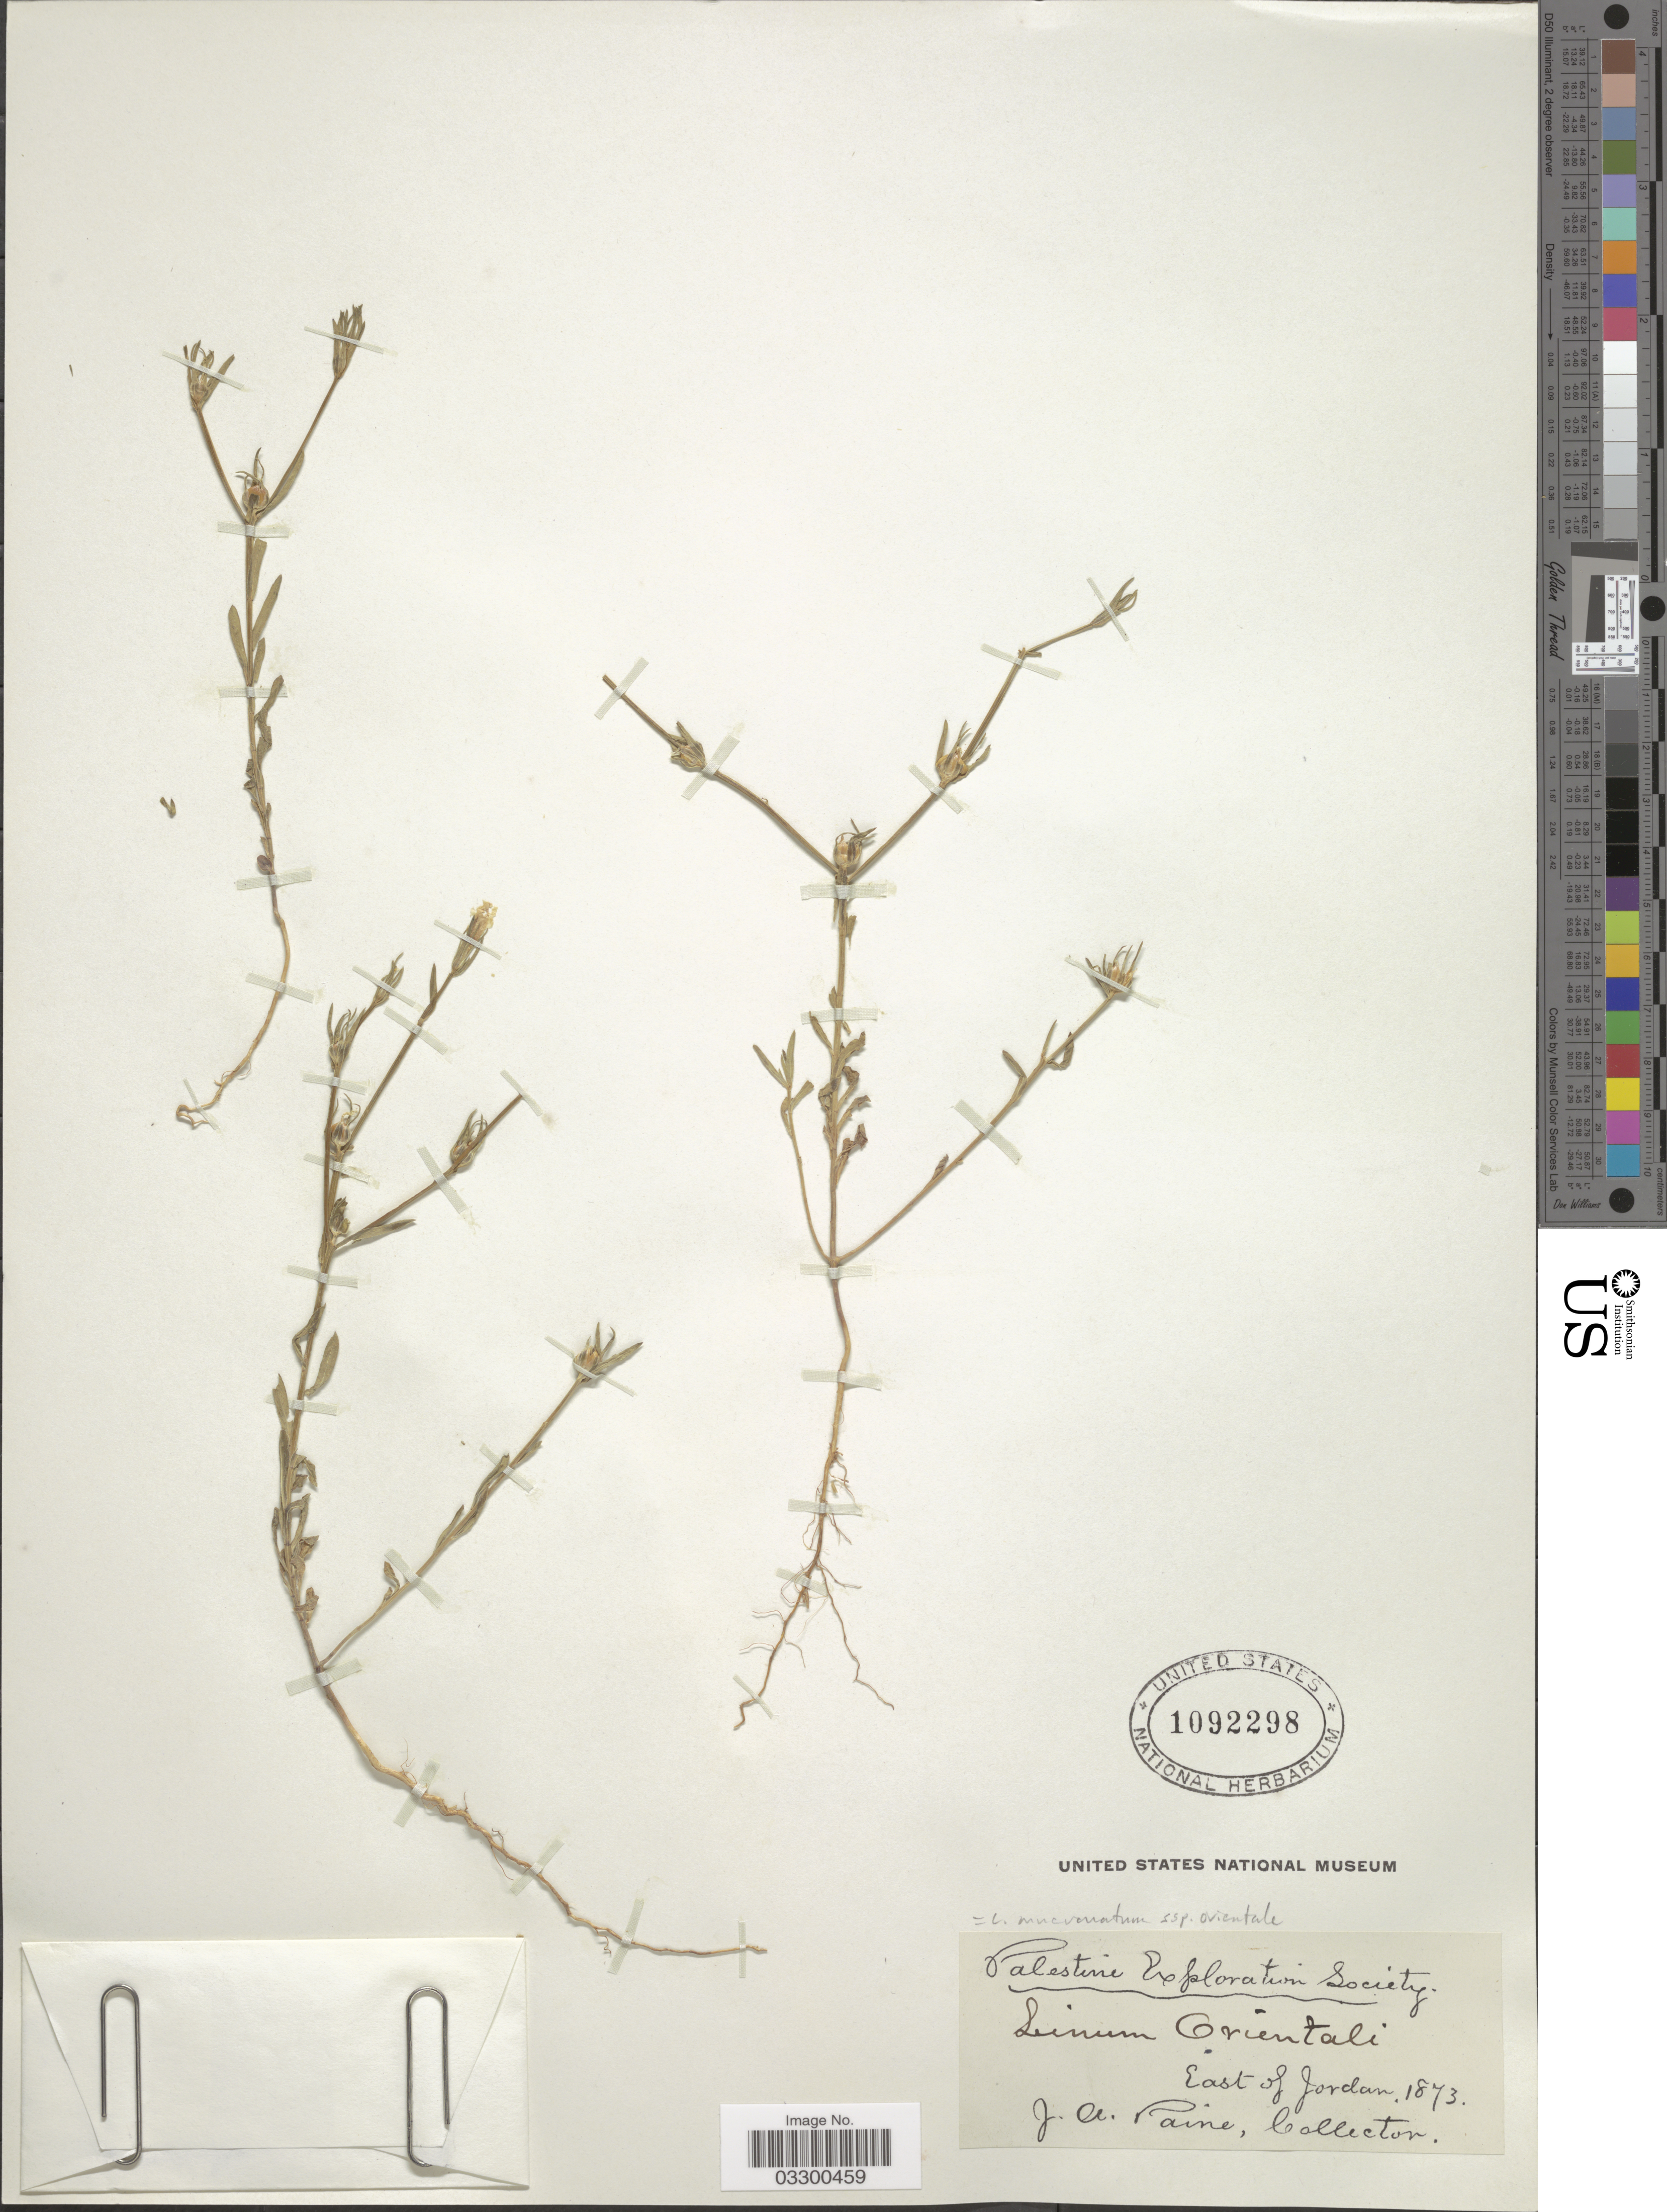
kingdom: Plantae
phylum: Tracheophyta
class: Magnoliopsida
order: Malpighiales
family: Linaceae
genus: Linum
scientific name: Linum mucronatum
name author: Bertol.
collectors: J. A. Paine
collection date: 1873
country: Jordan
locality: Linum Orientali. [unsure placement] East of Jordan.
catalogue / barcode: US 1092298